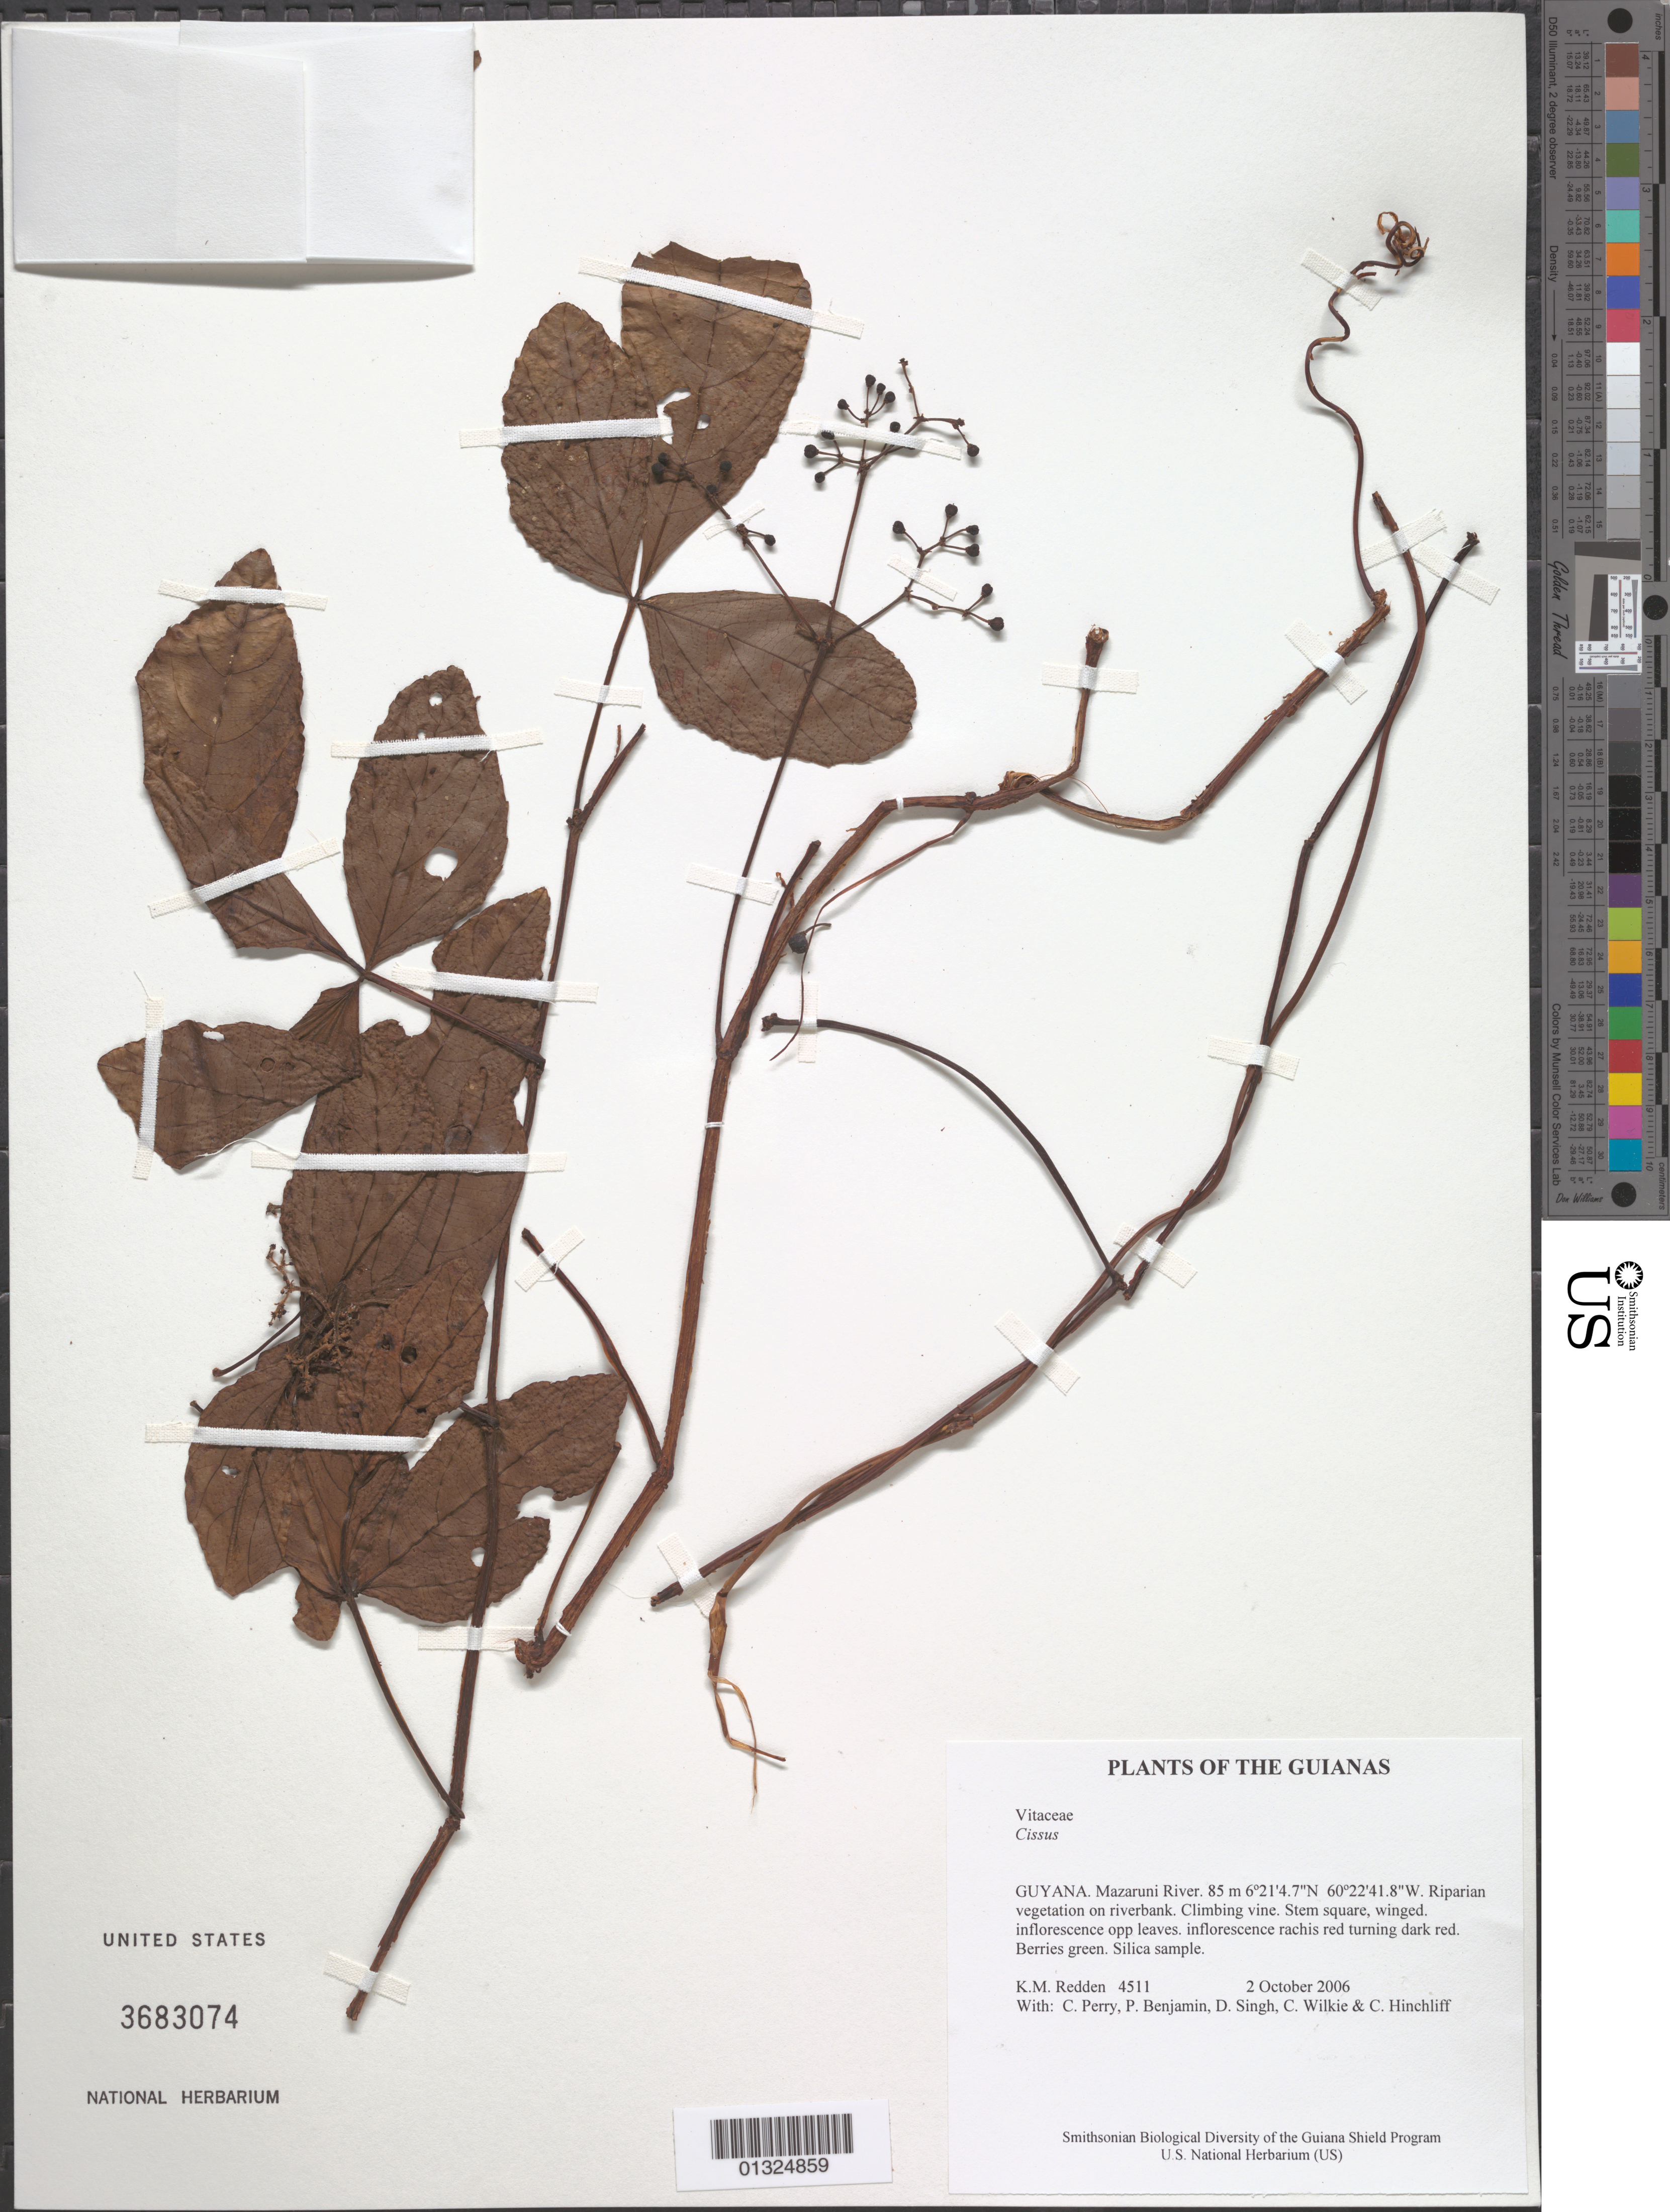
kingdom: Plantae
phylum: Tracheophyta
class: Magnoliopsida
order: Vitales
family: Vitaceae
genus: Cissus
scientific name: Cissus sp.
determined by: Redden, K. M.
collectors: K. M. Redden, C. Perry, P. Benjamin, D. Singh, C. Wilkie & C. E. Hinchliff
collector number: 4511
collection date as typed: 2 October 2006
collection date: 2006-10-02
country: Guyana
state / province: Cuyuni-Mazaruni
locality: Mazaruni River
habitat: Riparian vegetation on riverbank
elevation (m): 85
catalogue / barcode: US 3683074